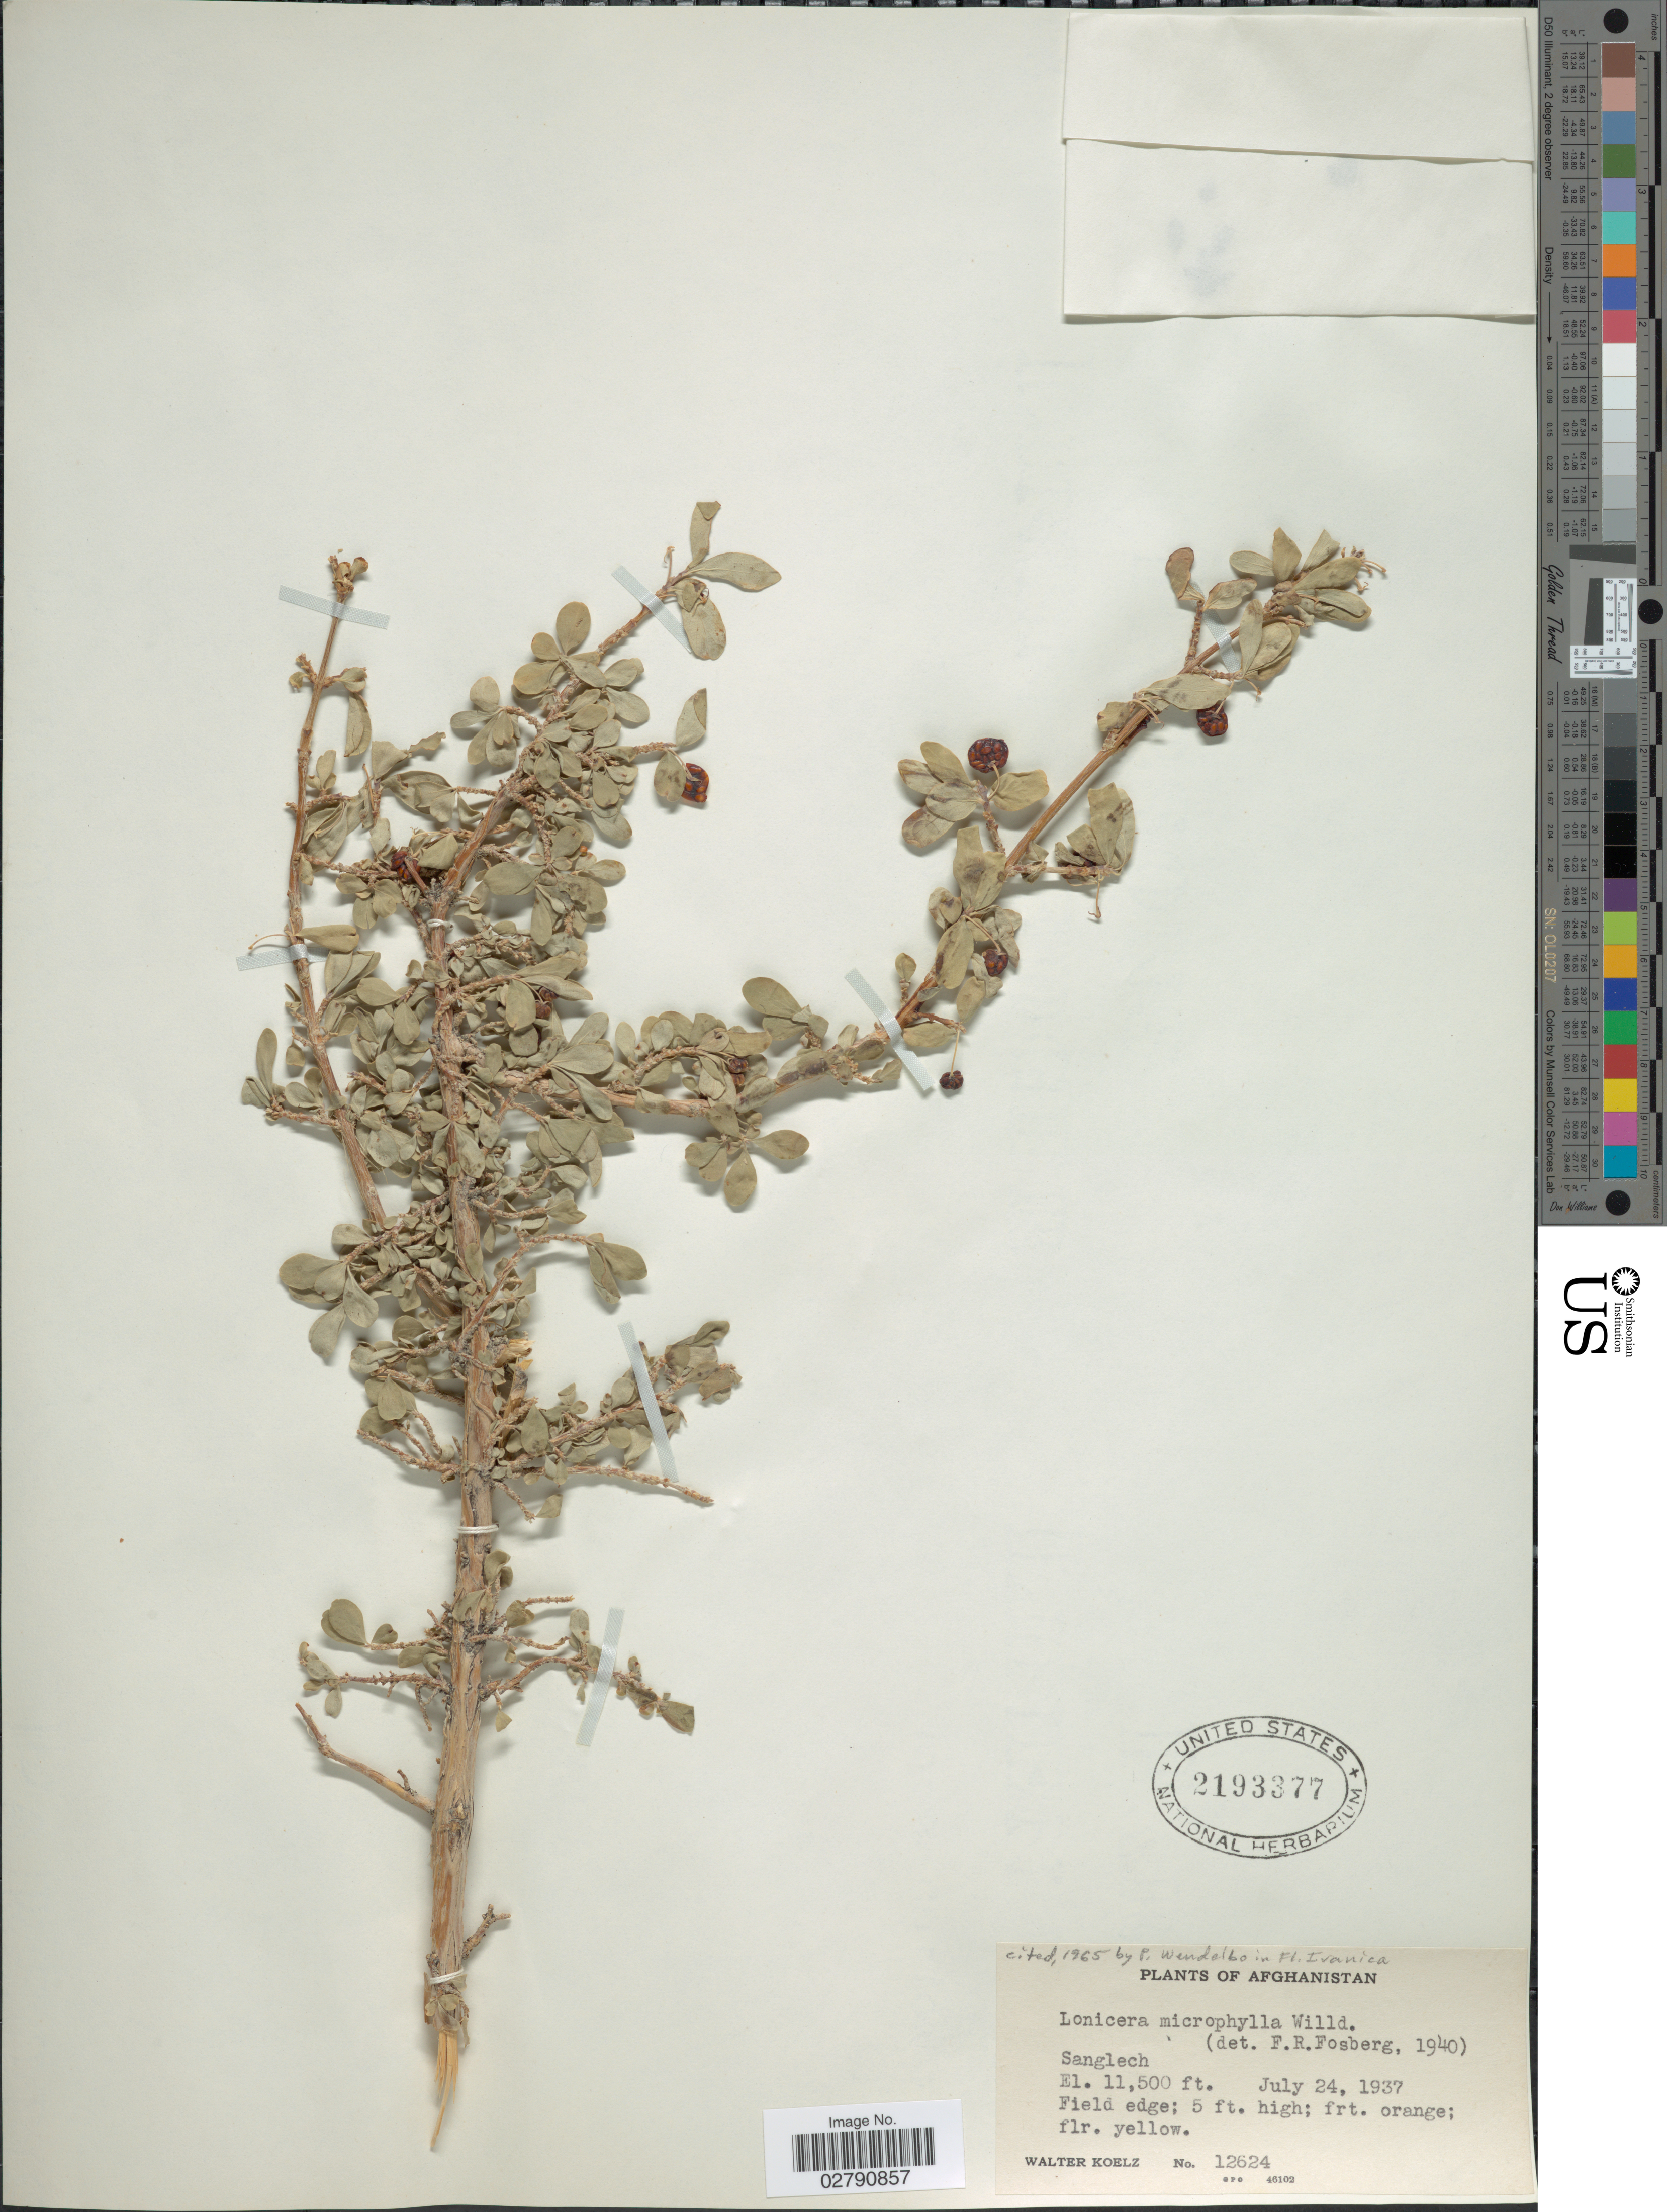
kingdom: Plantae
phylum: Tracheophyta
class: Magnoliopsida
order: Dipsacales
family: Caprifoliaceae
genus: Lonicera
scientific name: Lonicera microphylla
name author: Willd. ex Schult.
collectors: W. N. Koelz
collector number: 12624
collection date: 1937-07-24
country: Afghanistan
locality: Sanglech.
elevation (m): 3505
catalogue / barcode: US 2193377